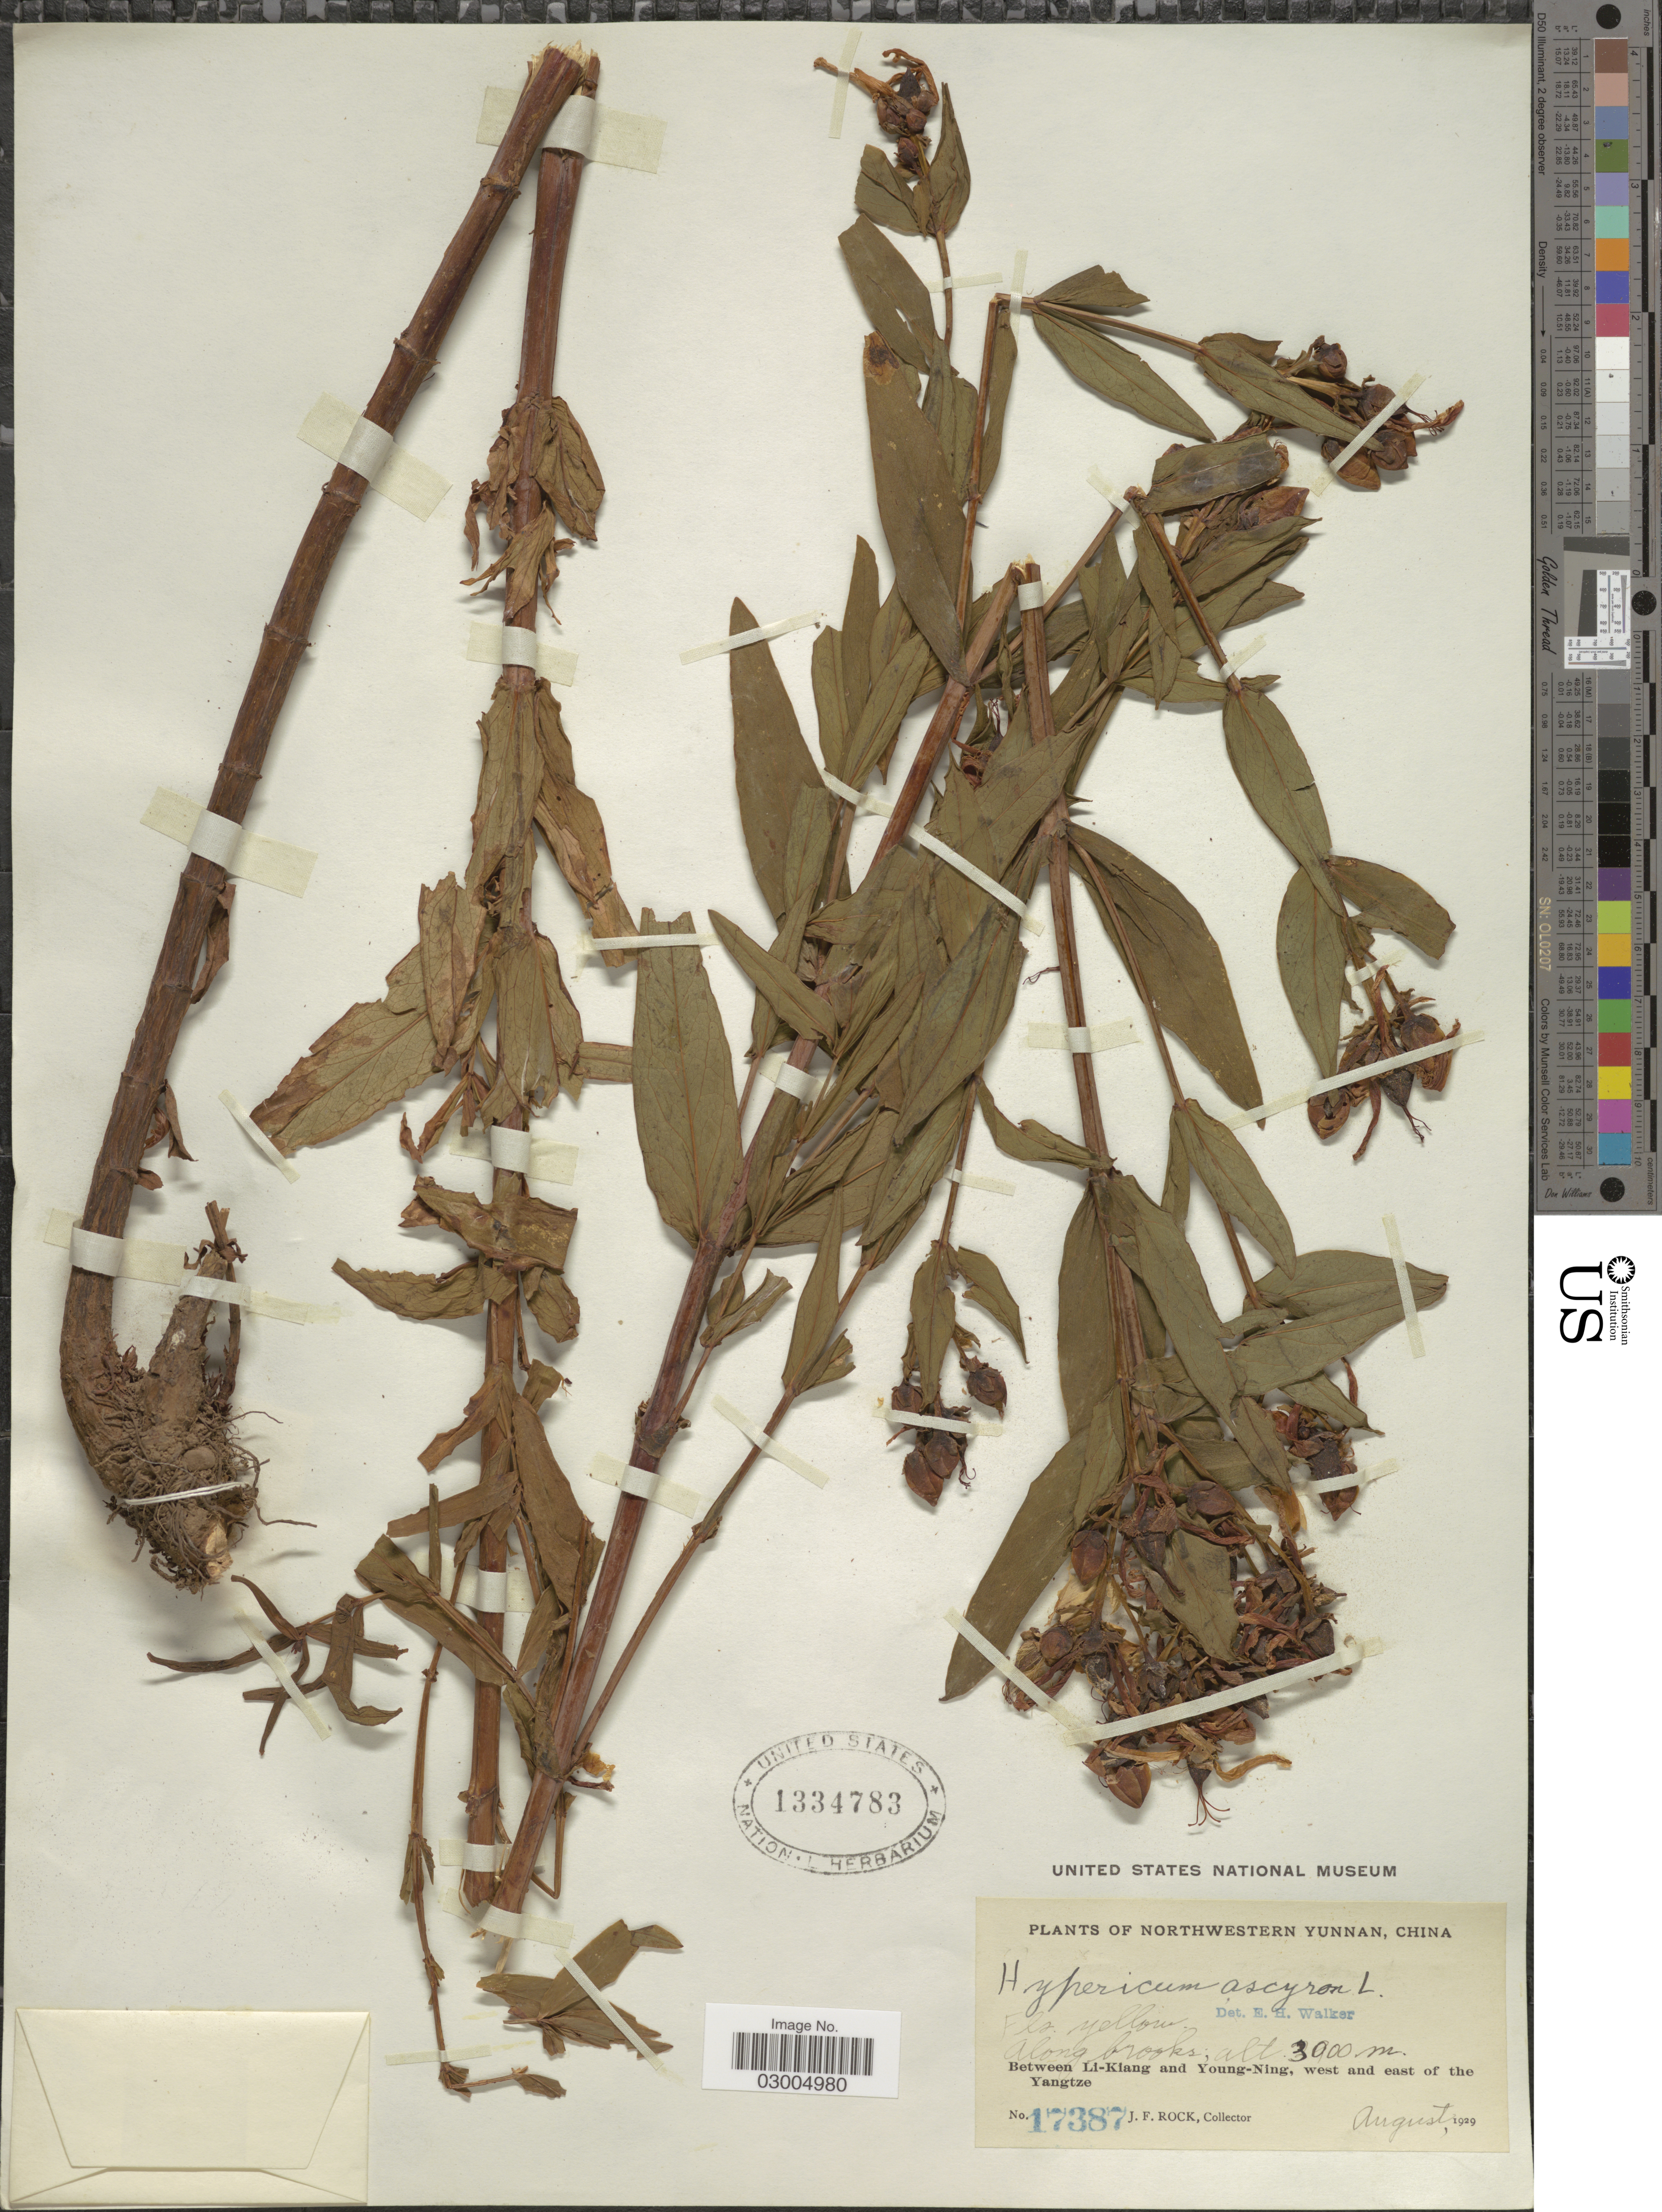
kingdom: Plantae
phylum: Tracheophyta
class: Magnoliopsida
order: Malpighiales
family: Hypericaceae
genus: Hypericum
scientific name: Hypericum ascyron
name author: L.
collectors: J. Rock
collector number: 17387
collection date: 1929-08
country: China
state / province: Yunnan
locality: Northwestern Yunnan. Between Li-Kiang and Young-Ning, west and east of the Yangtze.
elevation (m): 3000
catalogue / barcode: US 1334783